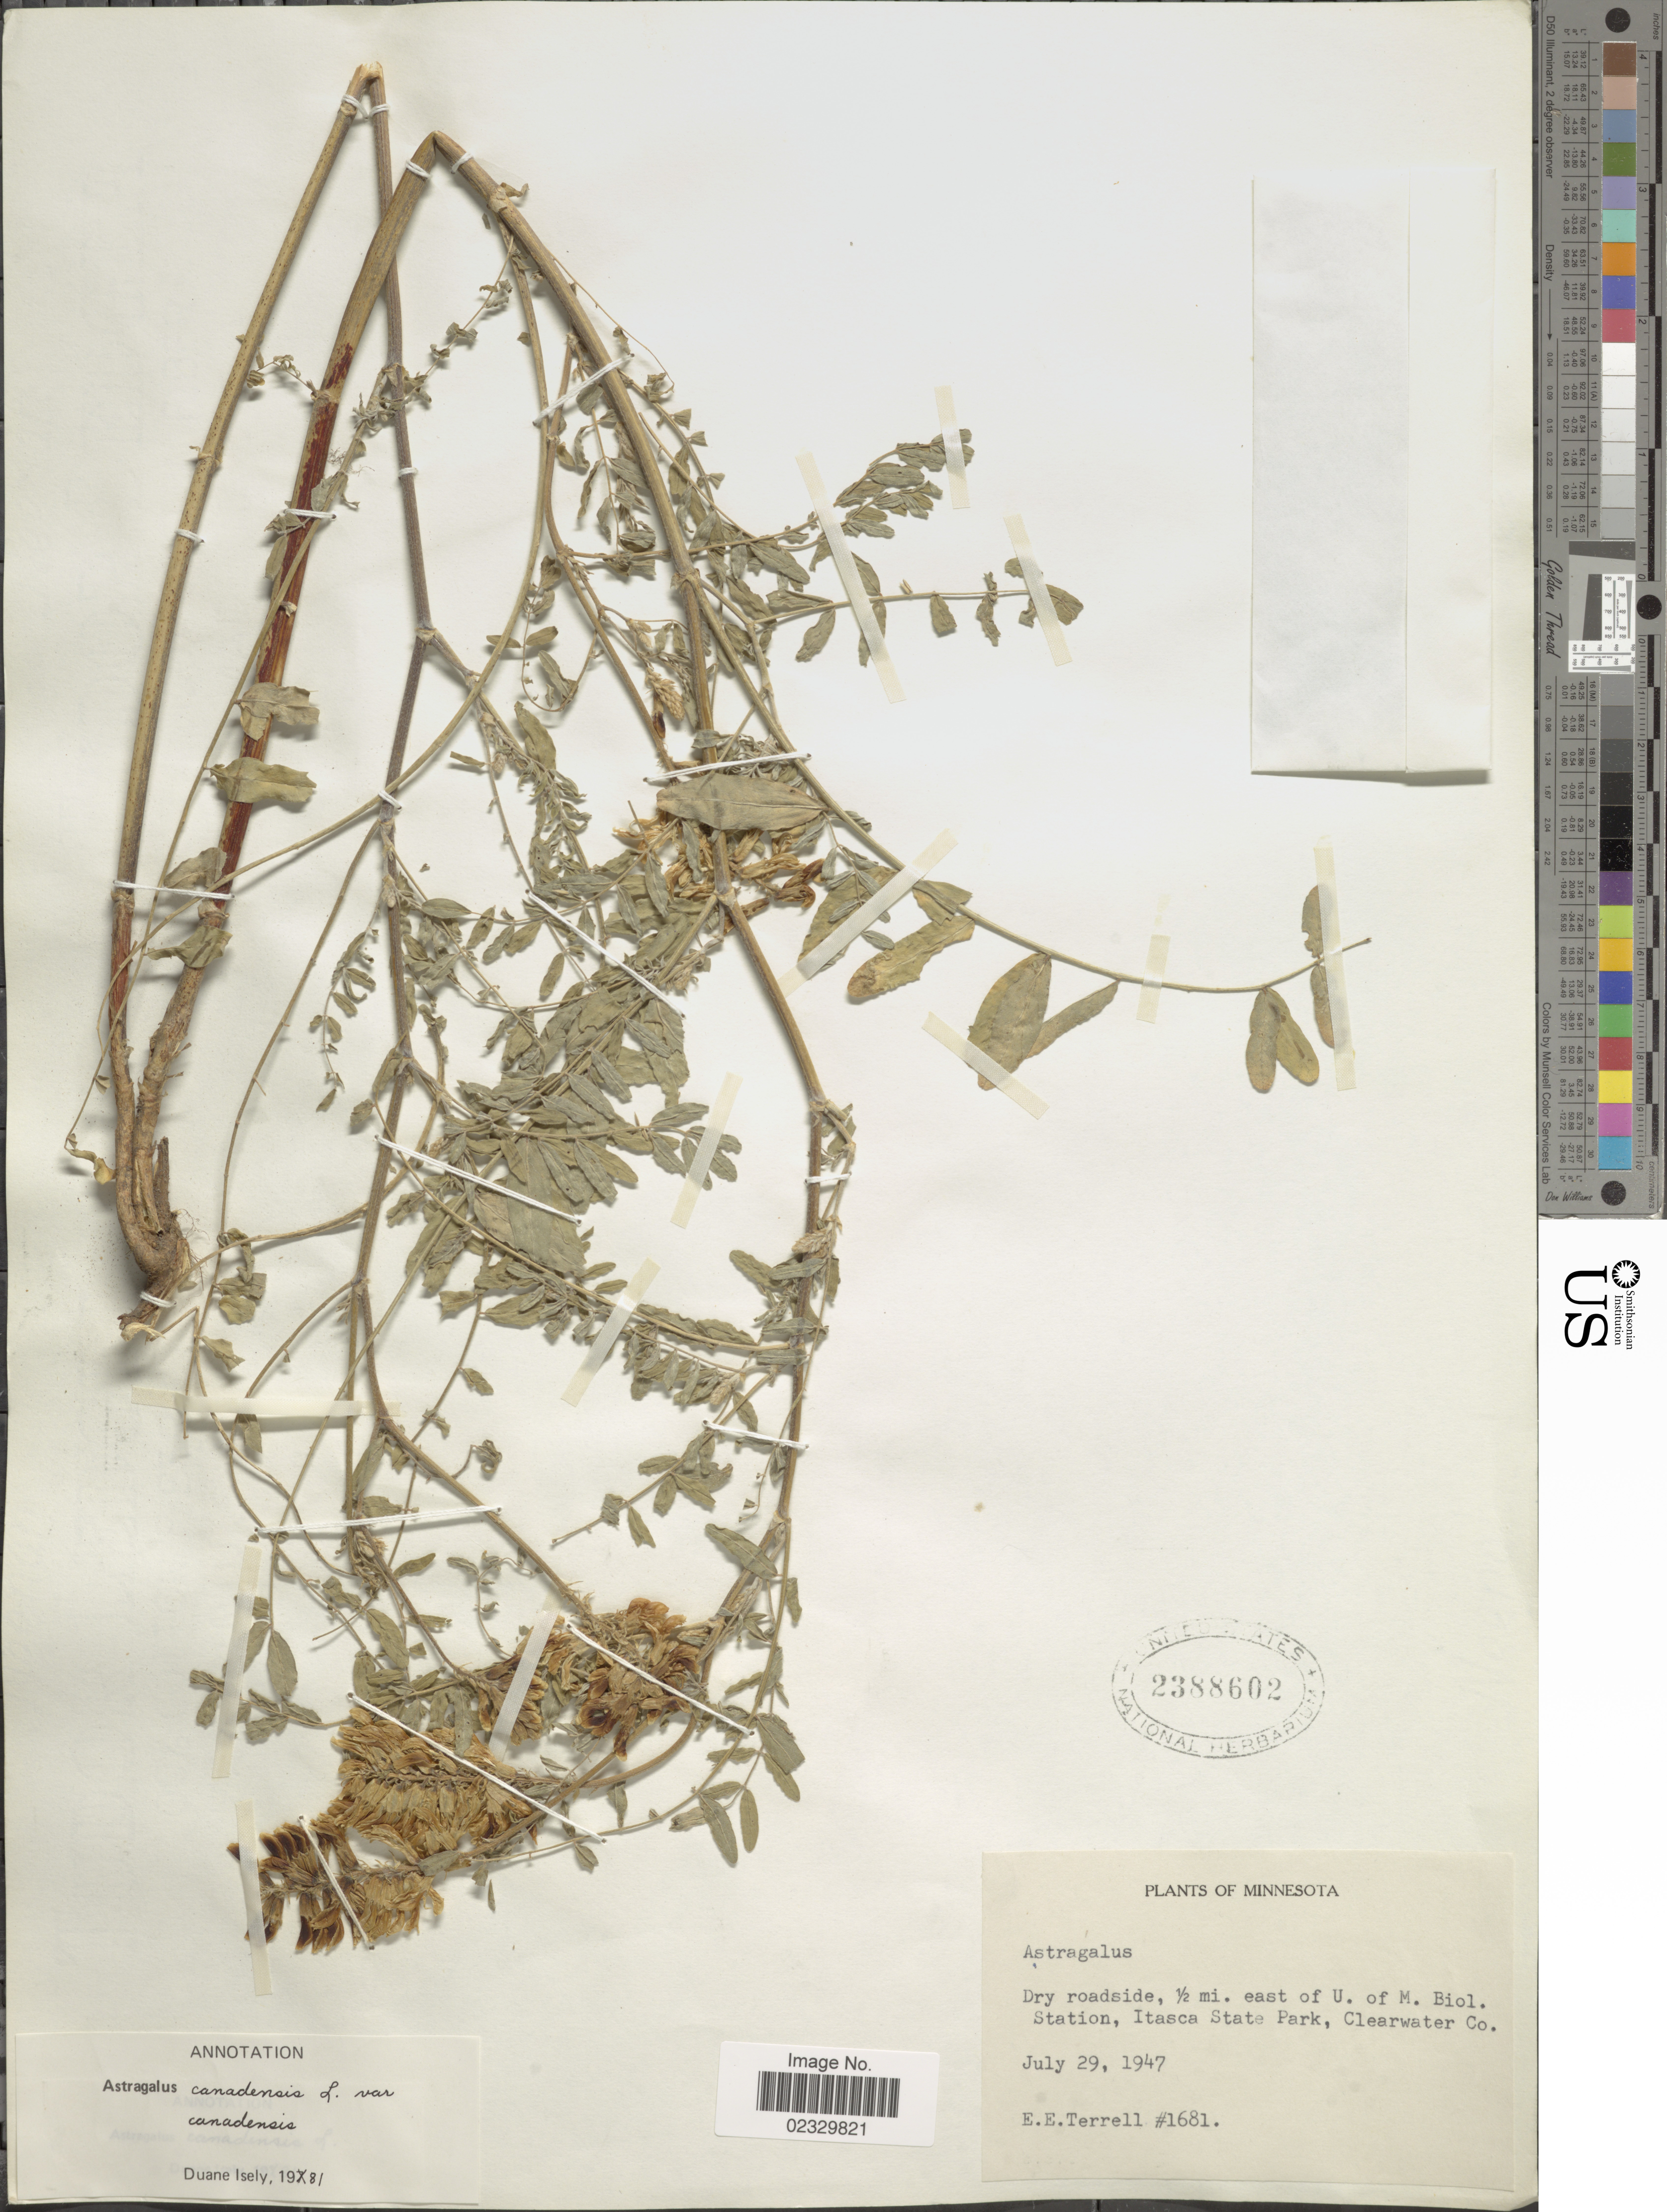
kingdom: Plantae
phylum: Tracheophyta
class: Magnoliopsida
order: Fabales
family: Fabaceae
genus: Astragalus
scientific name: Astragalus canadensis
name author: L.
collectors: E. E. Terrell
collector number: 1681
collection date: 1947-07-29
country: United States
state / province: Minnesota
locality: Dry roadside, ½ mi. east of U. of M. Biol. Station, Itasca State Park, Clearwater Co.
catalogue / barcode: US 2388602